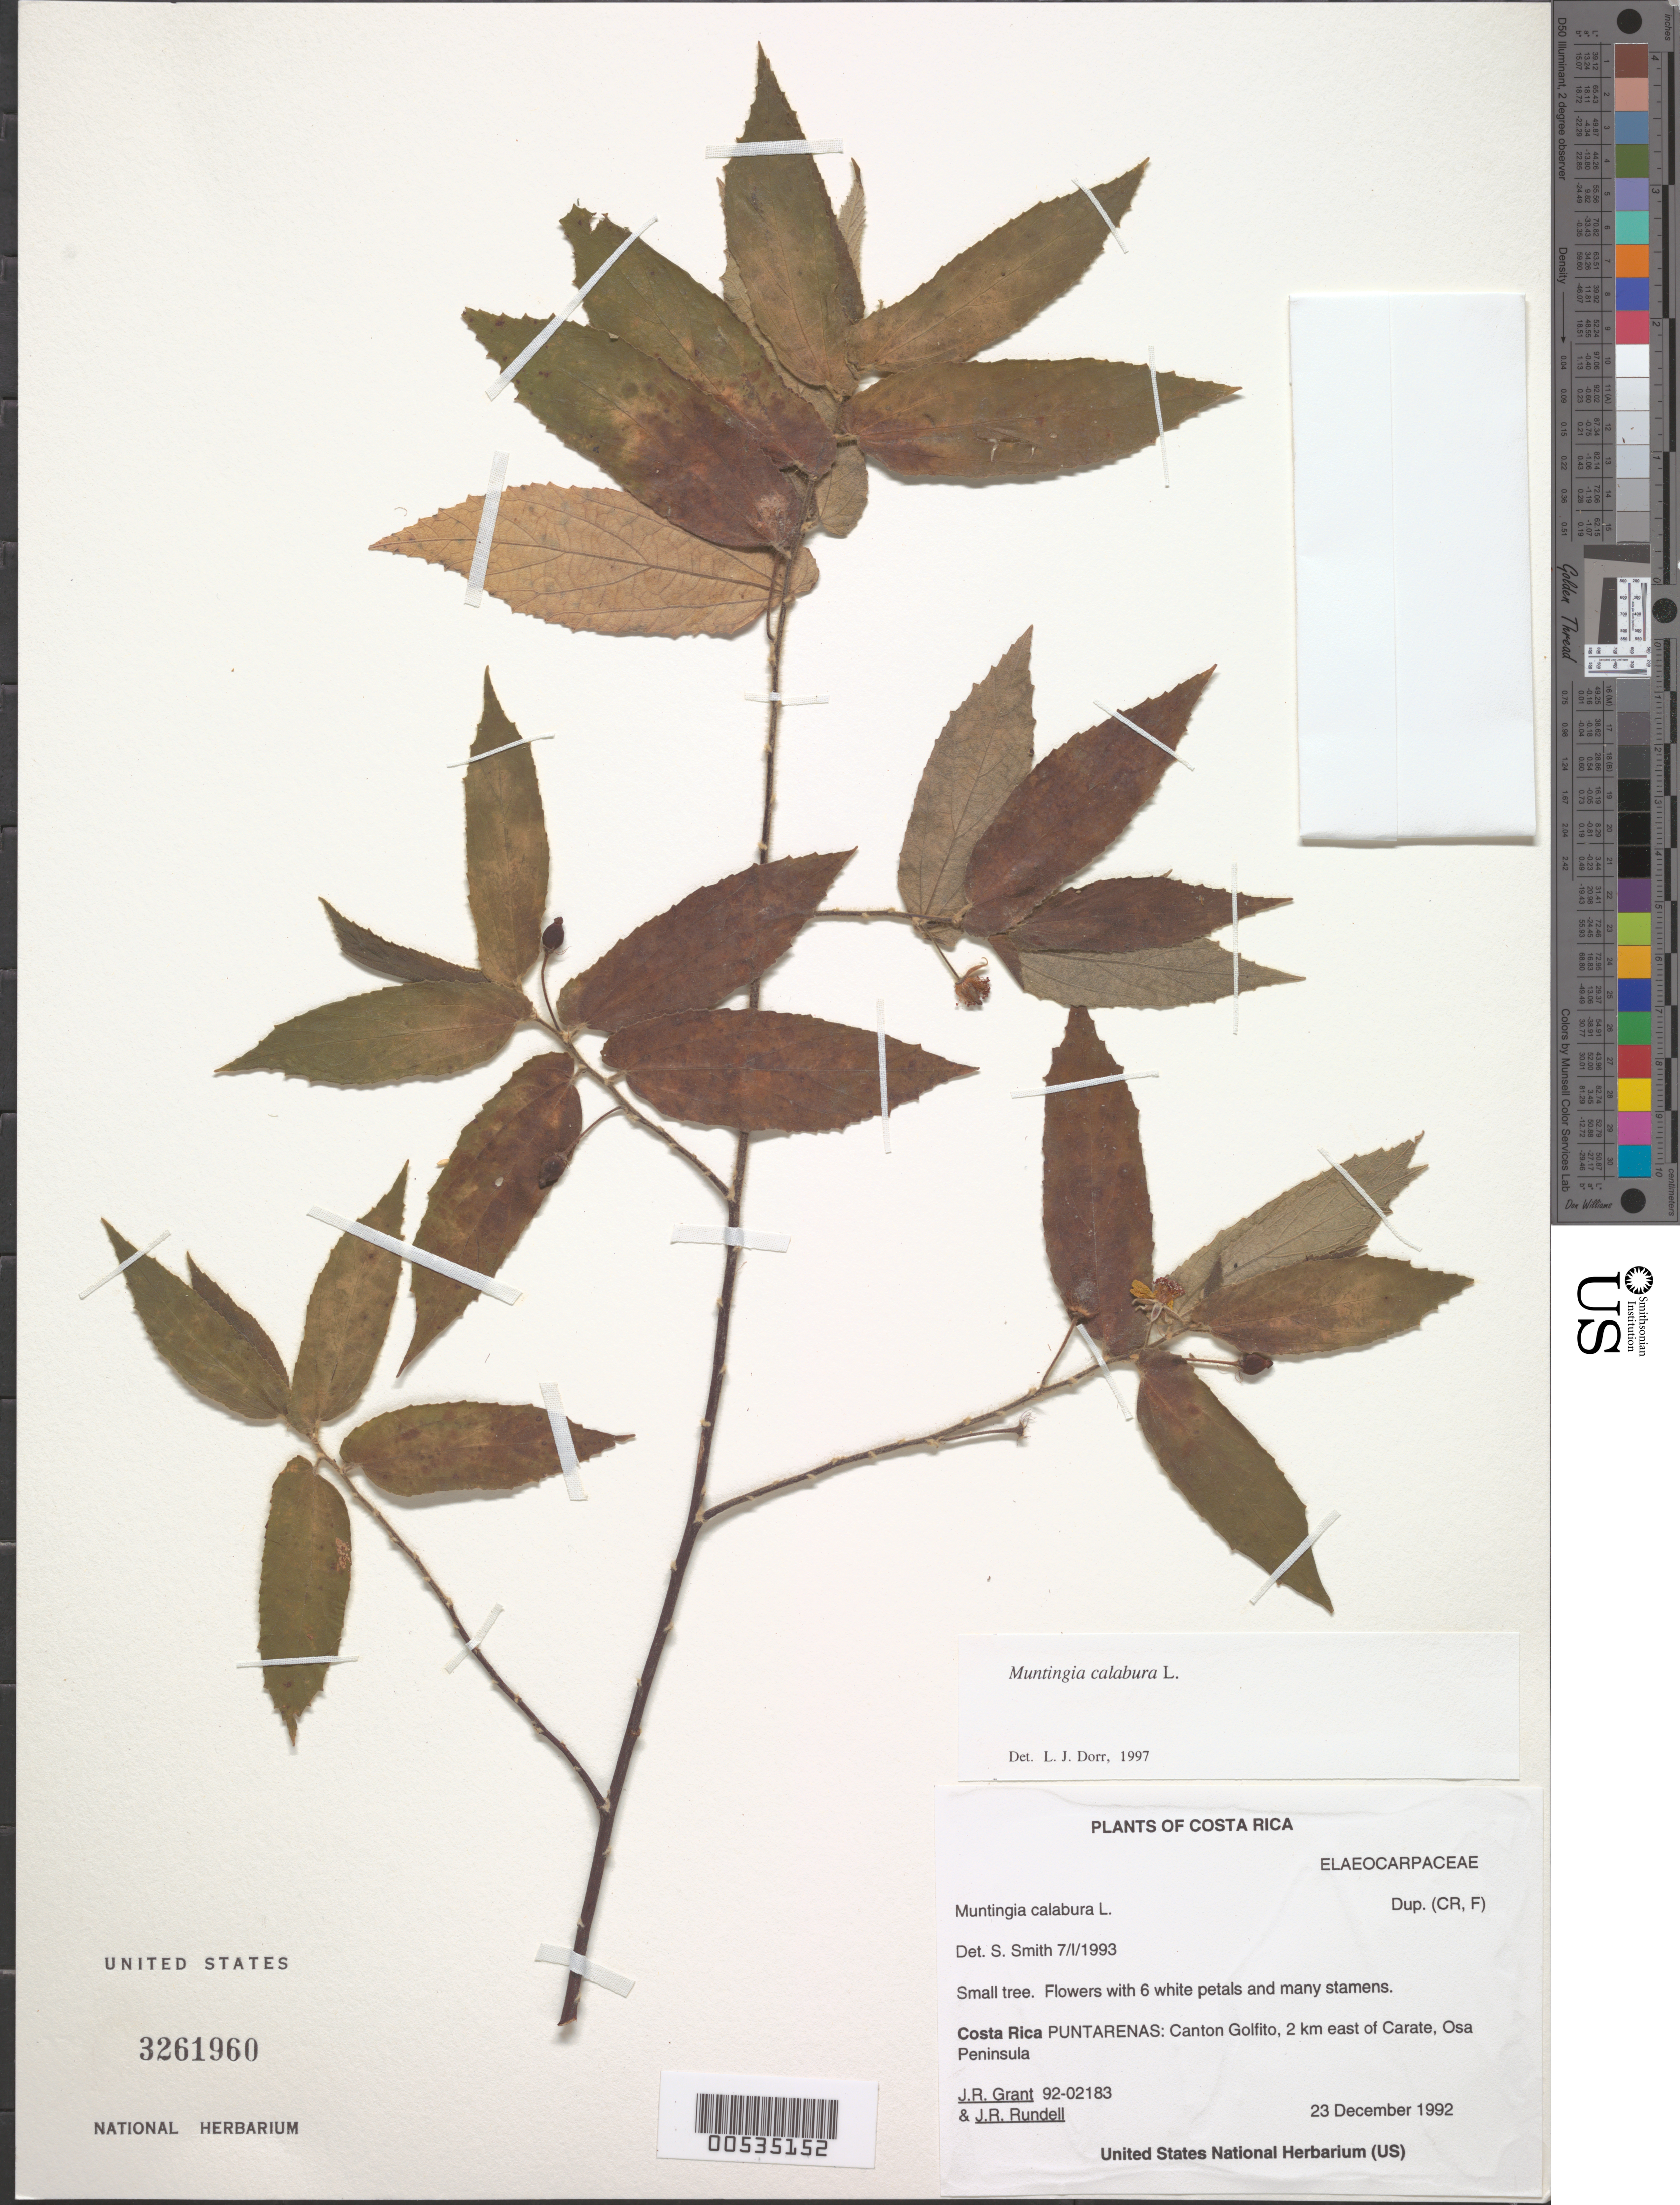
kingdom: Plantae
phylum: Tracheophyta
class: Magnoliopsida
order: Malvales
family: Muntingiaceae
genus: Muntingia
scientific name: Muntingia calabura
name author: L.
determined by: Smith, Stephen F., (US), NMNH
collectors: J. R. Grant & J. R. Rundell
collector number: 92-02183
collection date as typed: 23 Dec 1992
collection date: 1992-12-23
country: Costa Rica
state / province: Puntarenas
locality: Canton Golfito, 2 km E of Carate, Osa Peninsula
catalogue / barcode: US 3261960